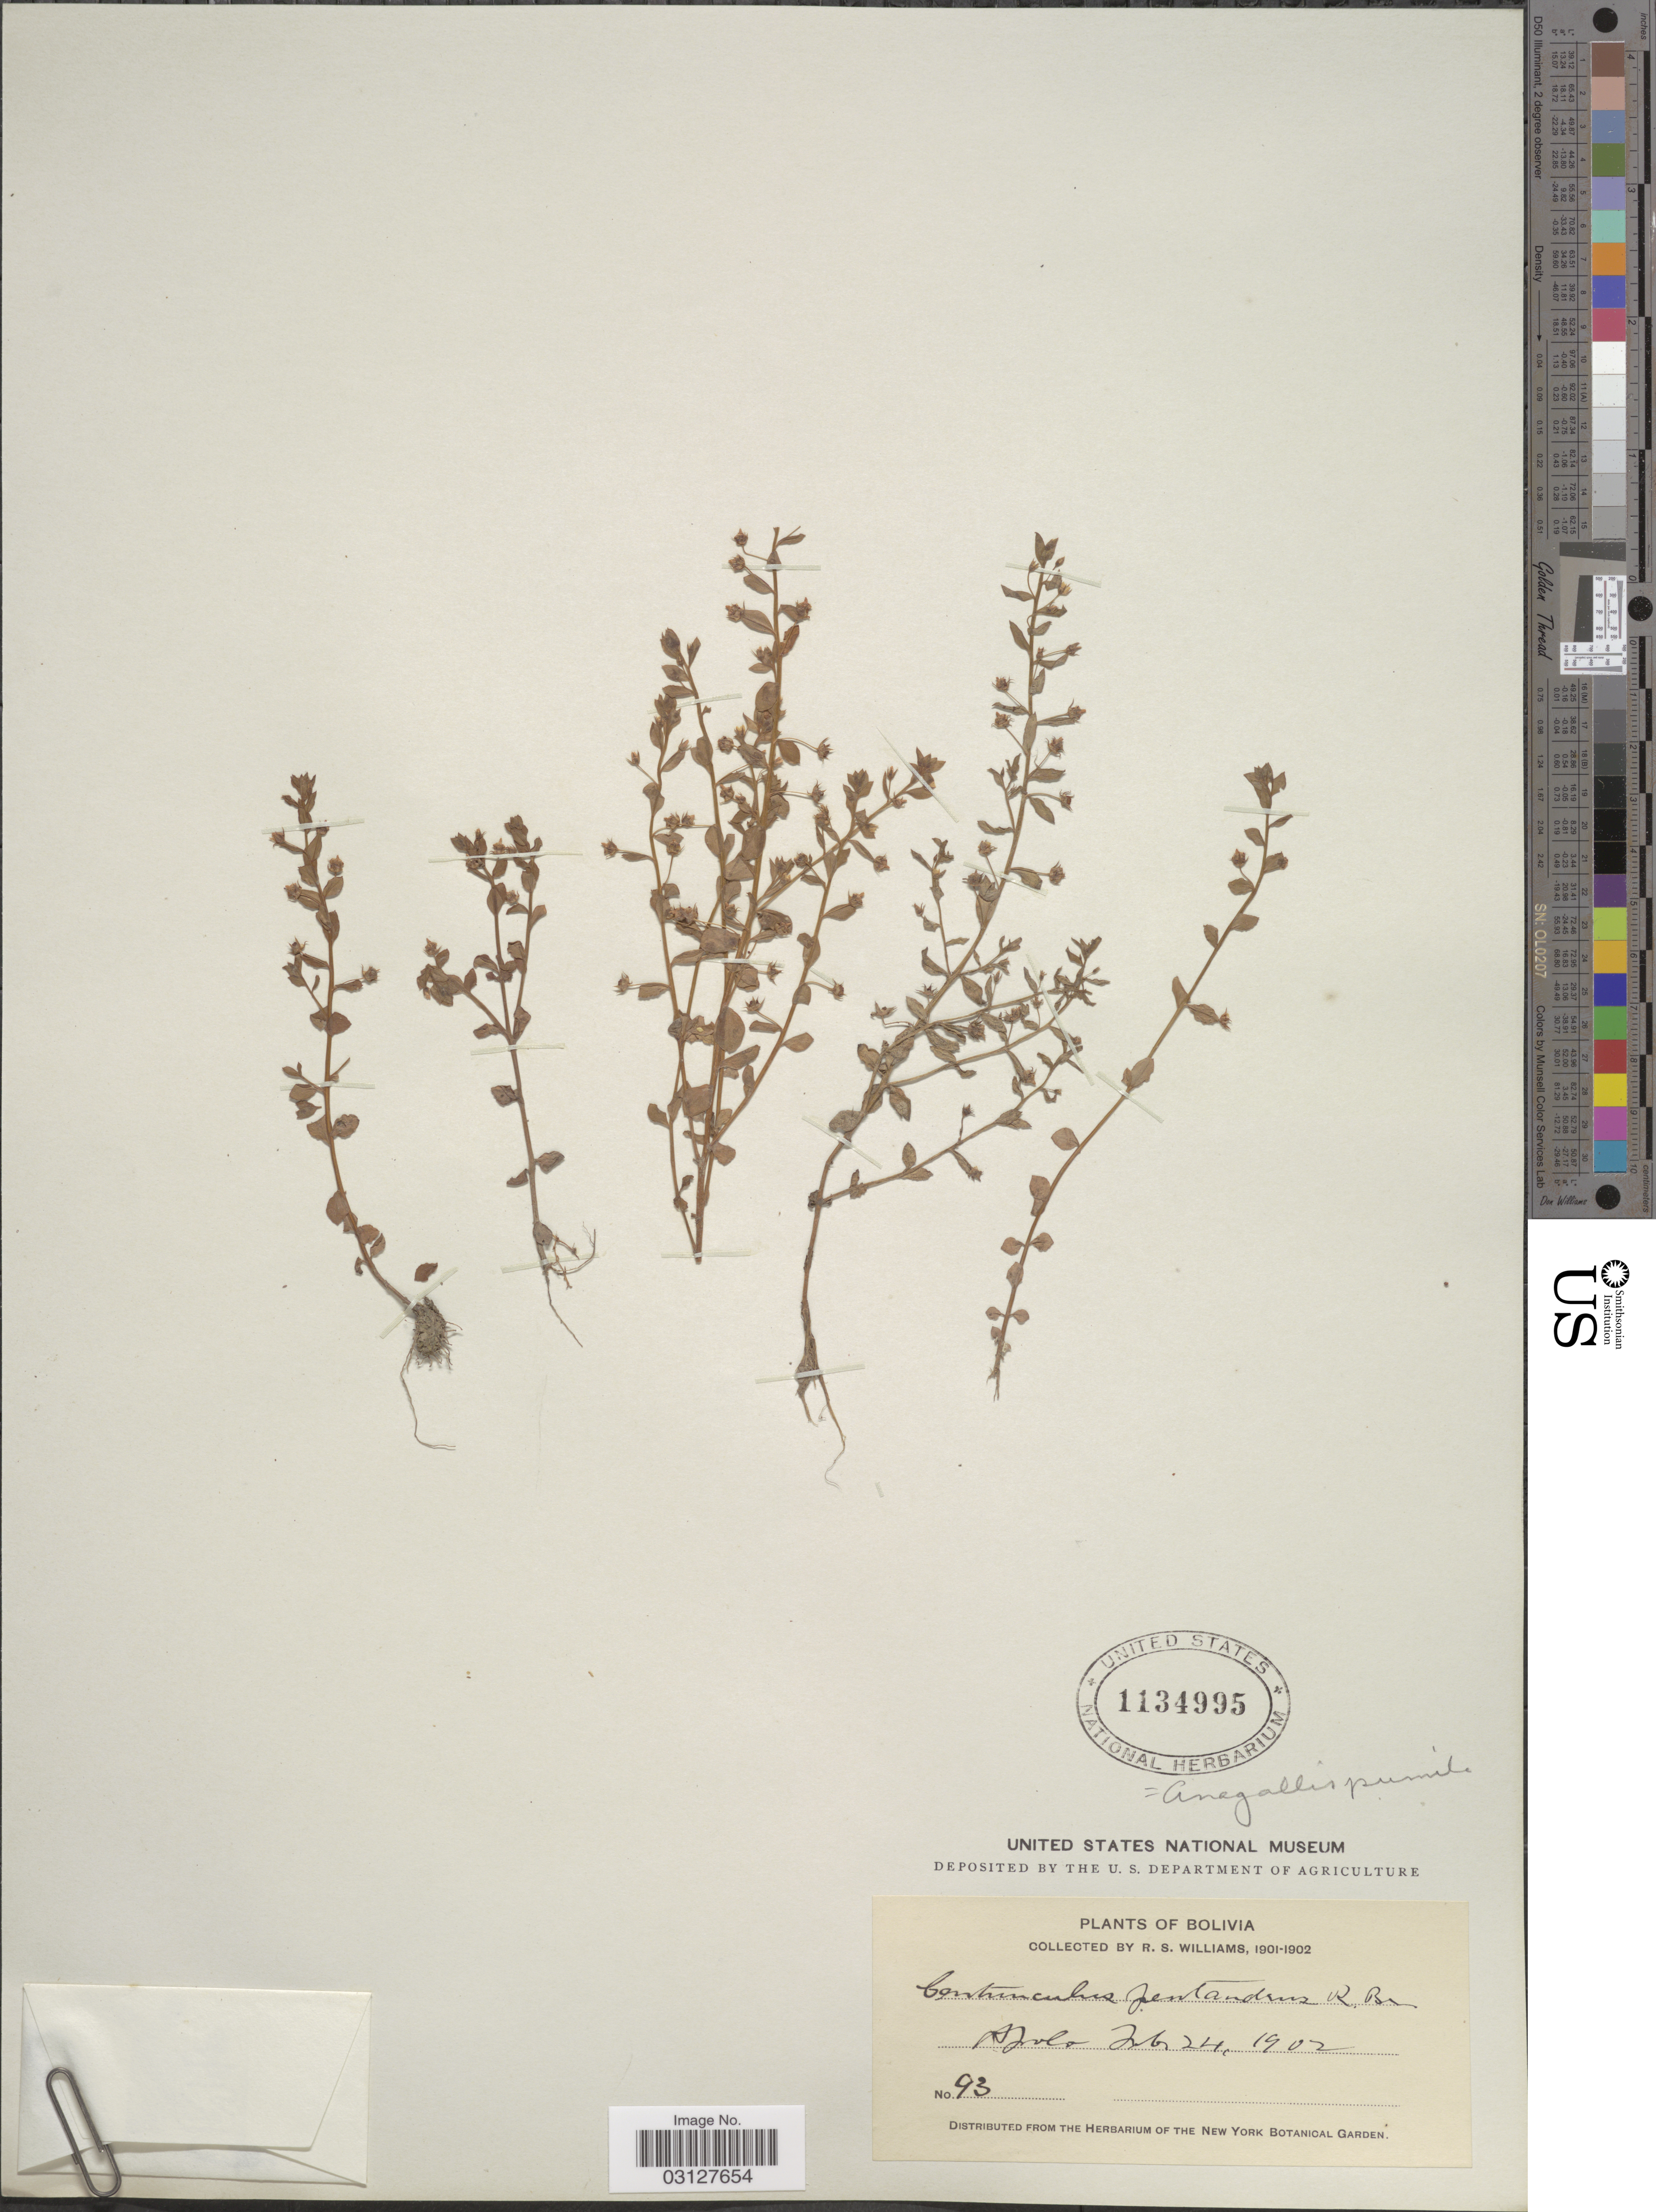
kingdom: Plantae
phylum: Tracheophyta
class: Magnoliopsida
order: Ericales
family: Primulaceae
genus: Anagallis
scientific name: Anagallis pumila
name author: Sw.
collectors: R. S. Williams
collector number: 93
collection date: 1902-02-24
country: Bolivia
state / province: La Paz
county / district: Franz Tamayo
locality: Apolo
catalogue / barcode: US 1134995